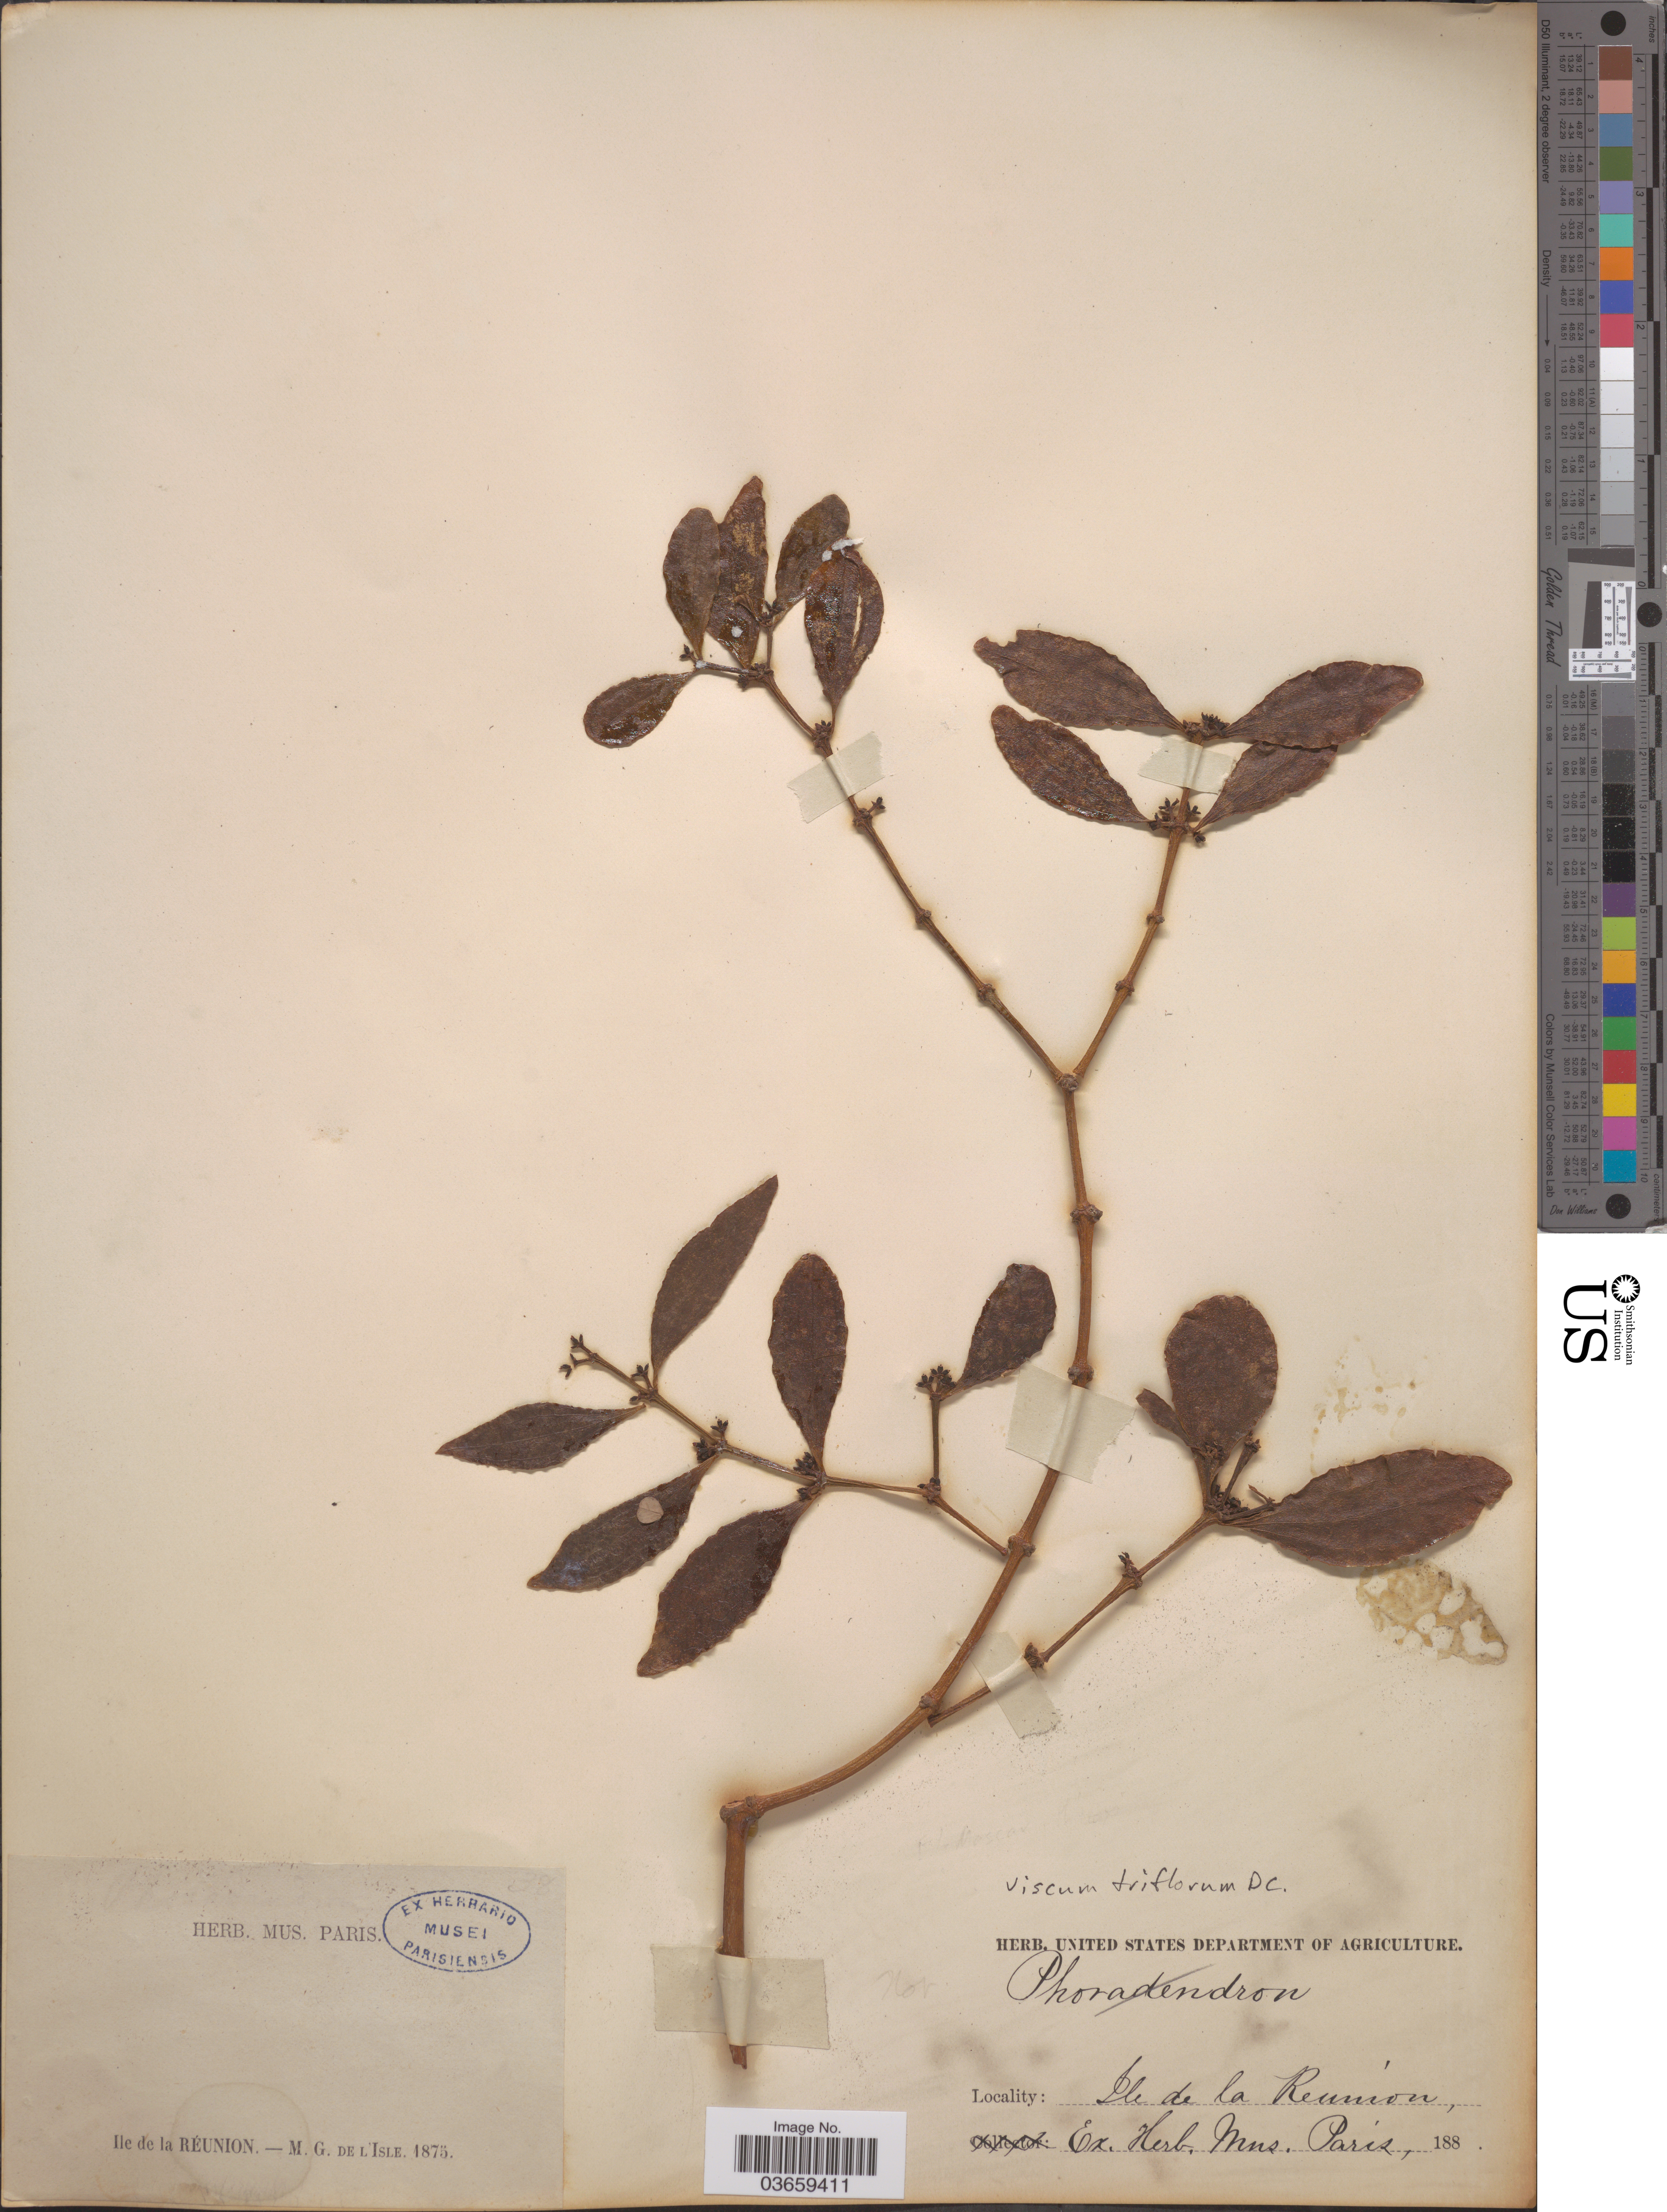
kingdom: Plantae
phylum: Tracheophyta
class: Magnoliopsida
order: Santalales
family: Viscaceae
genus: Viscum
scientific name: Viscum triflorum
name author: DC.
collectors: M. L'Isle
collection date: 1875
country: Reunion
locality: Ile de la Réunion.